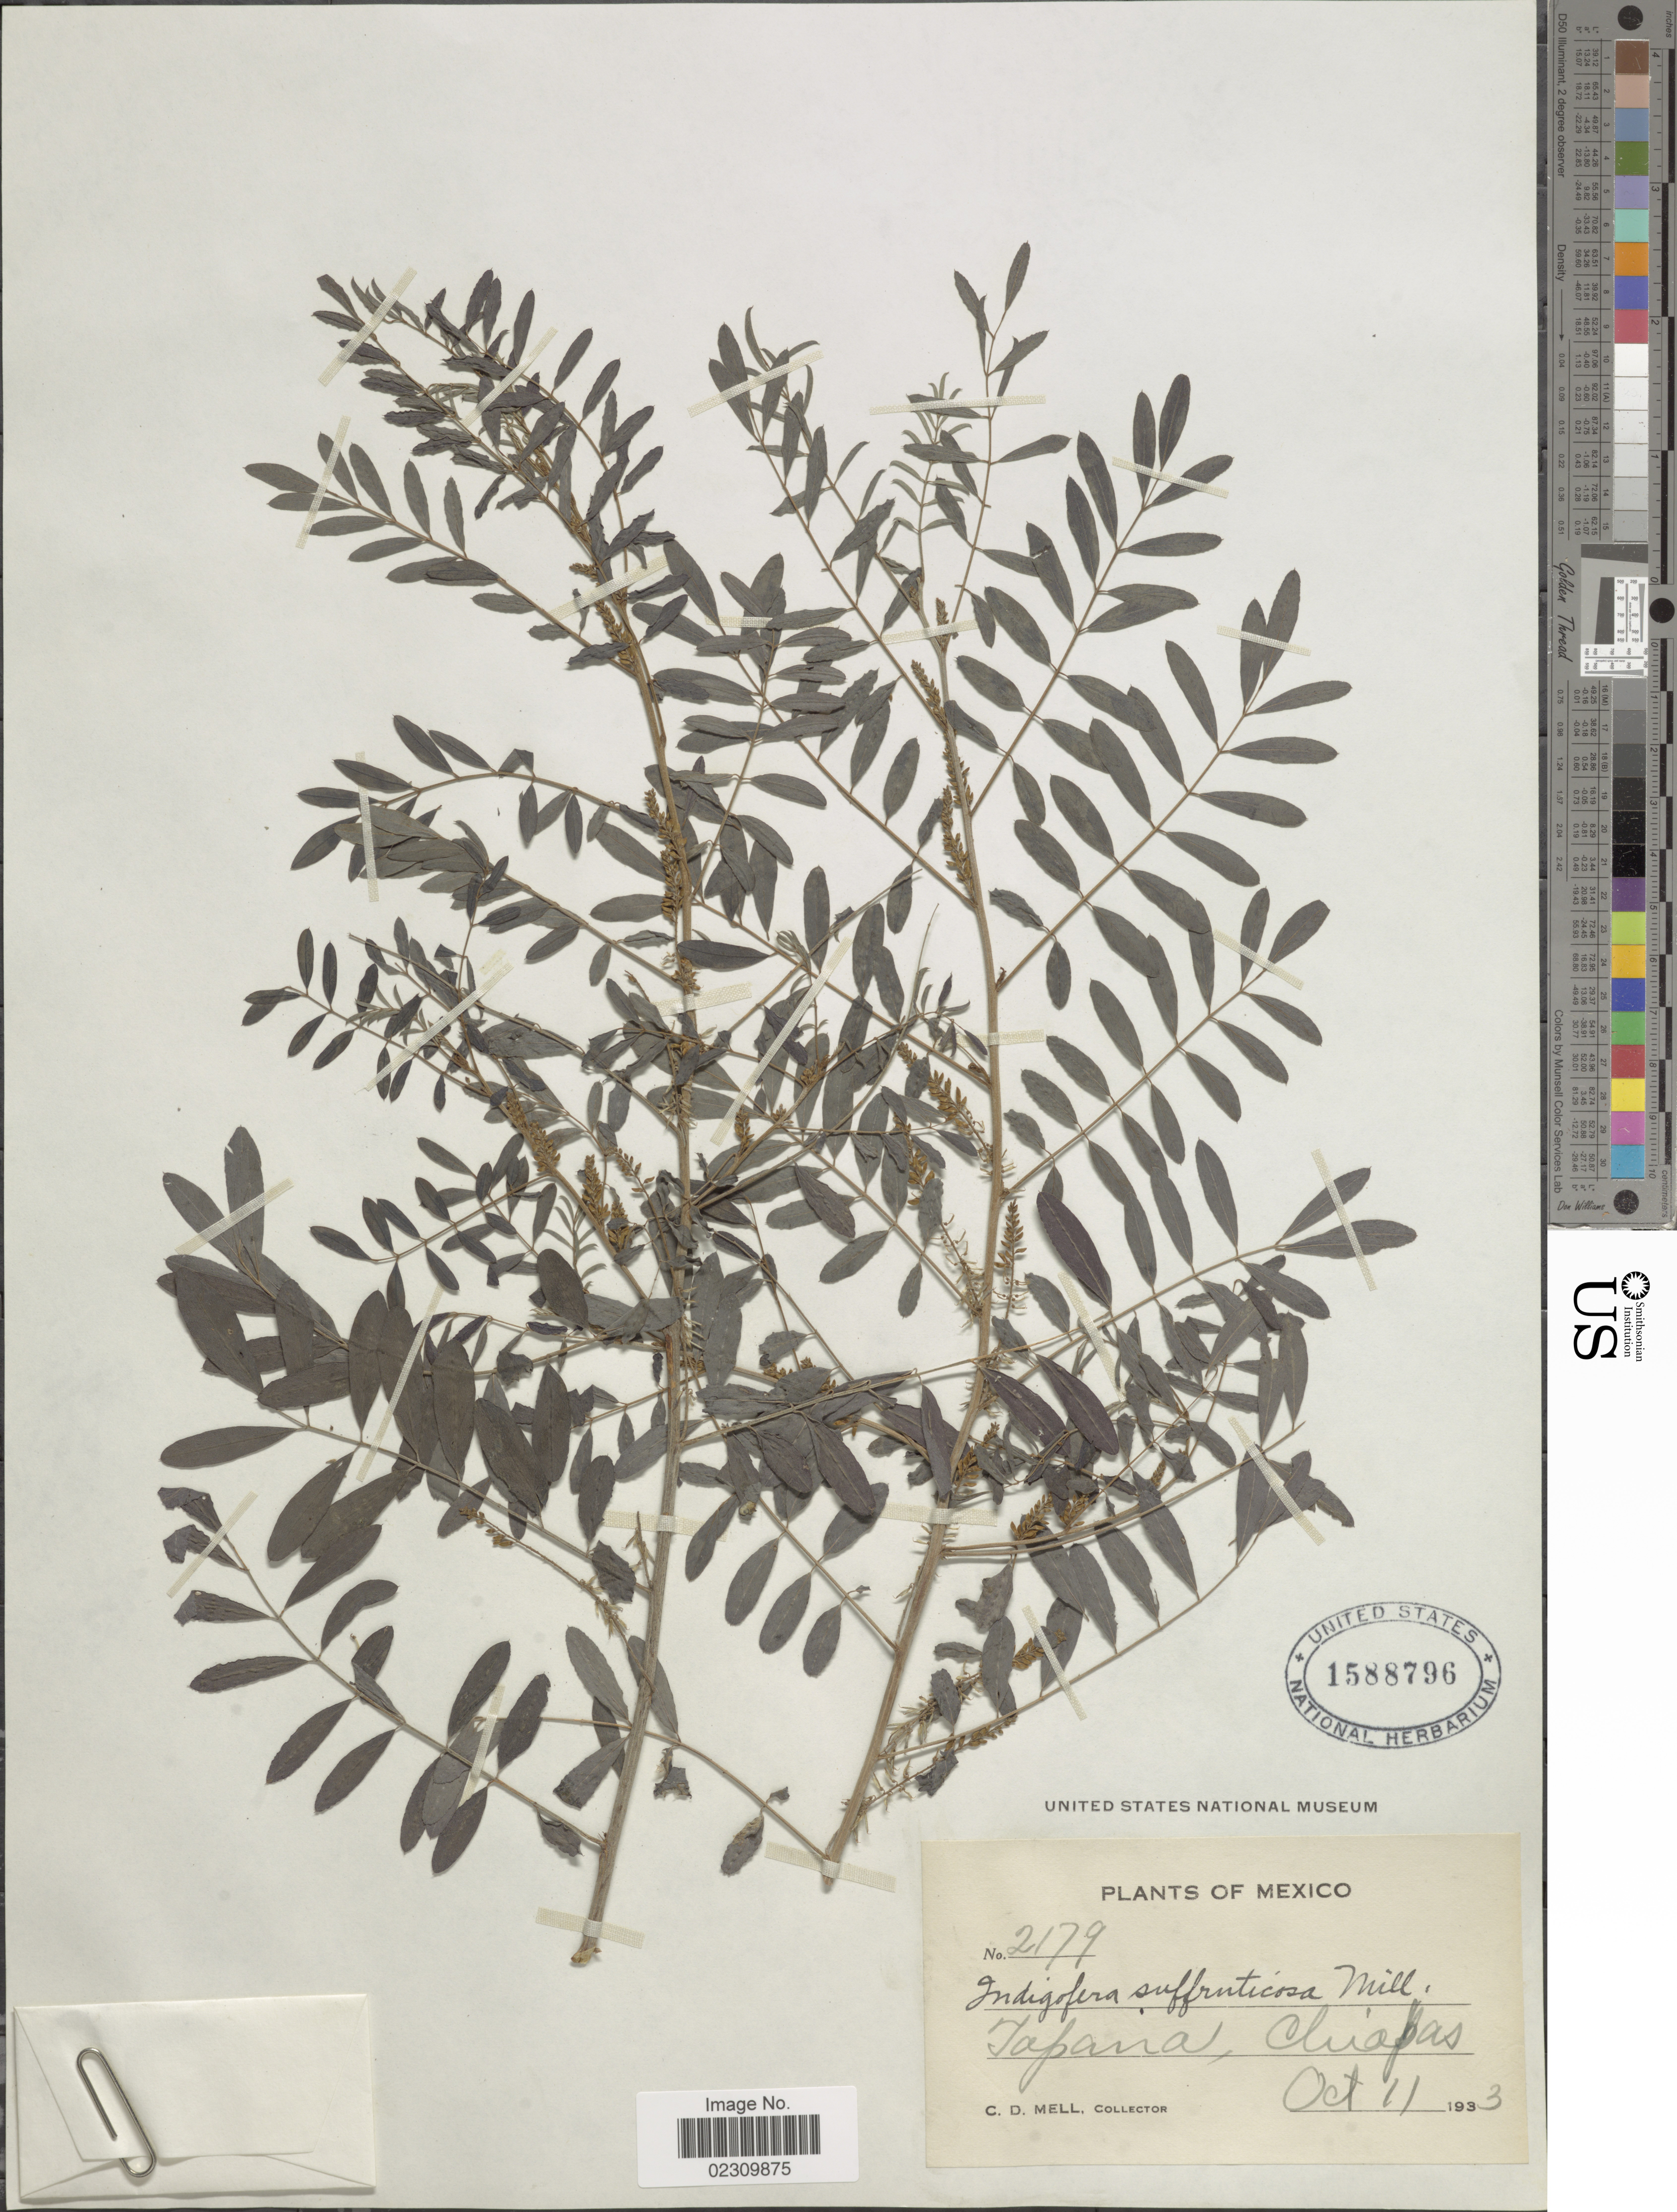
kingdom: Plantae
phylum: Tracheophyta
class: Magnoliopsida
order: Fabales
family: Fabaceae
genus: Indigofera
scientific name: Indigofera suffruticosa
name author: Mill.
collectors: C. D. Mell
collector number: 2179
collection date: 1933-10-11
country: Mexico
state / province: Chiapas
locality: Tapana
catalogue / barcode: US 1588796